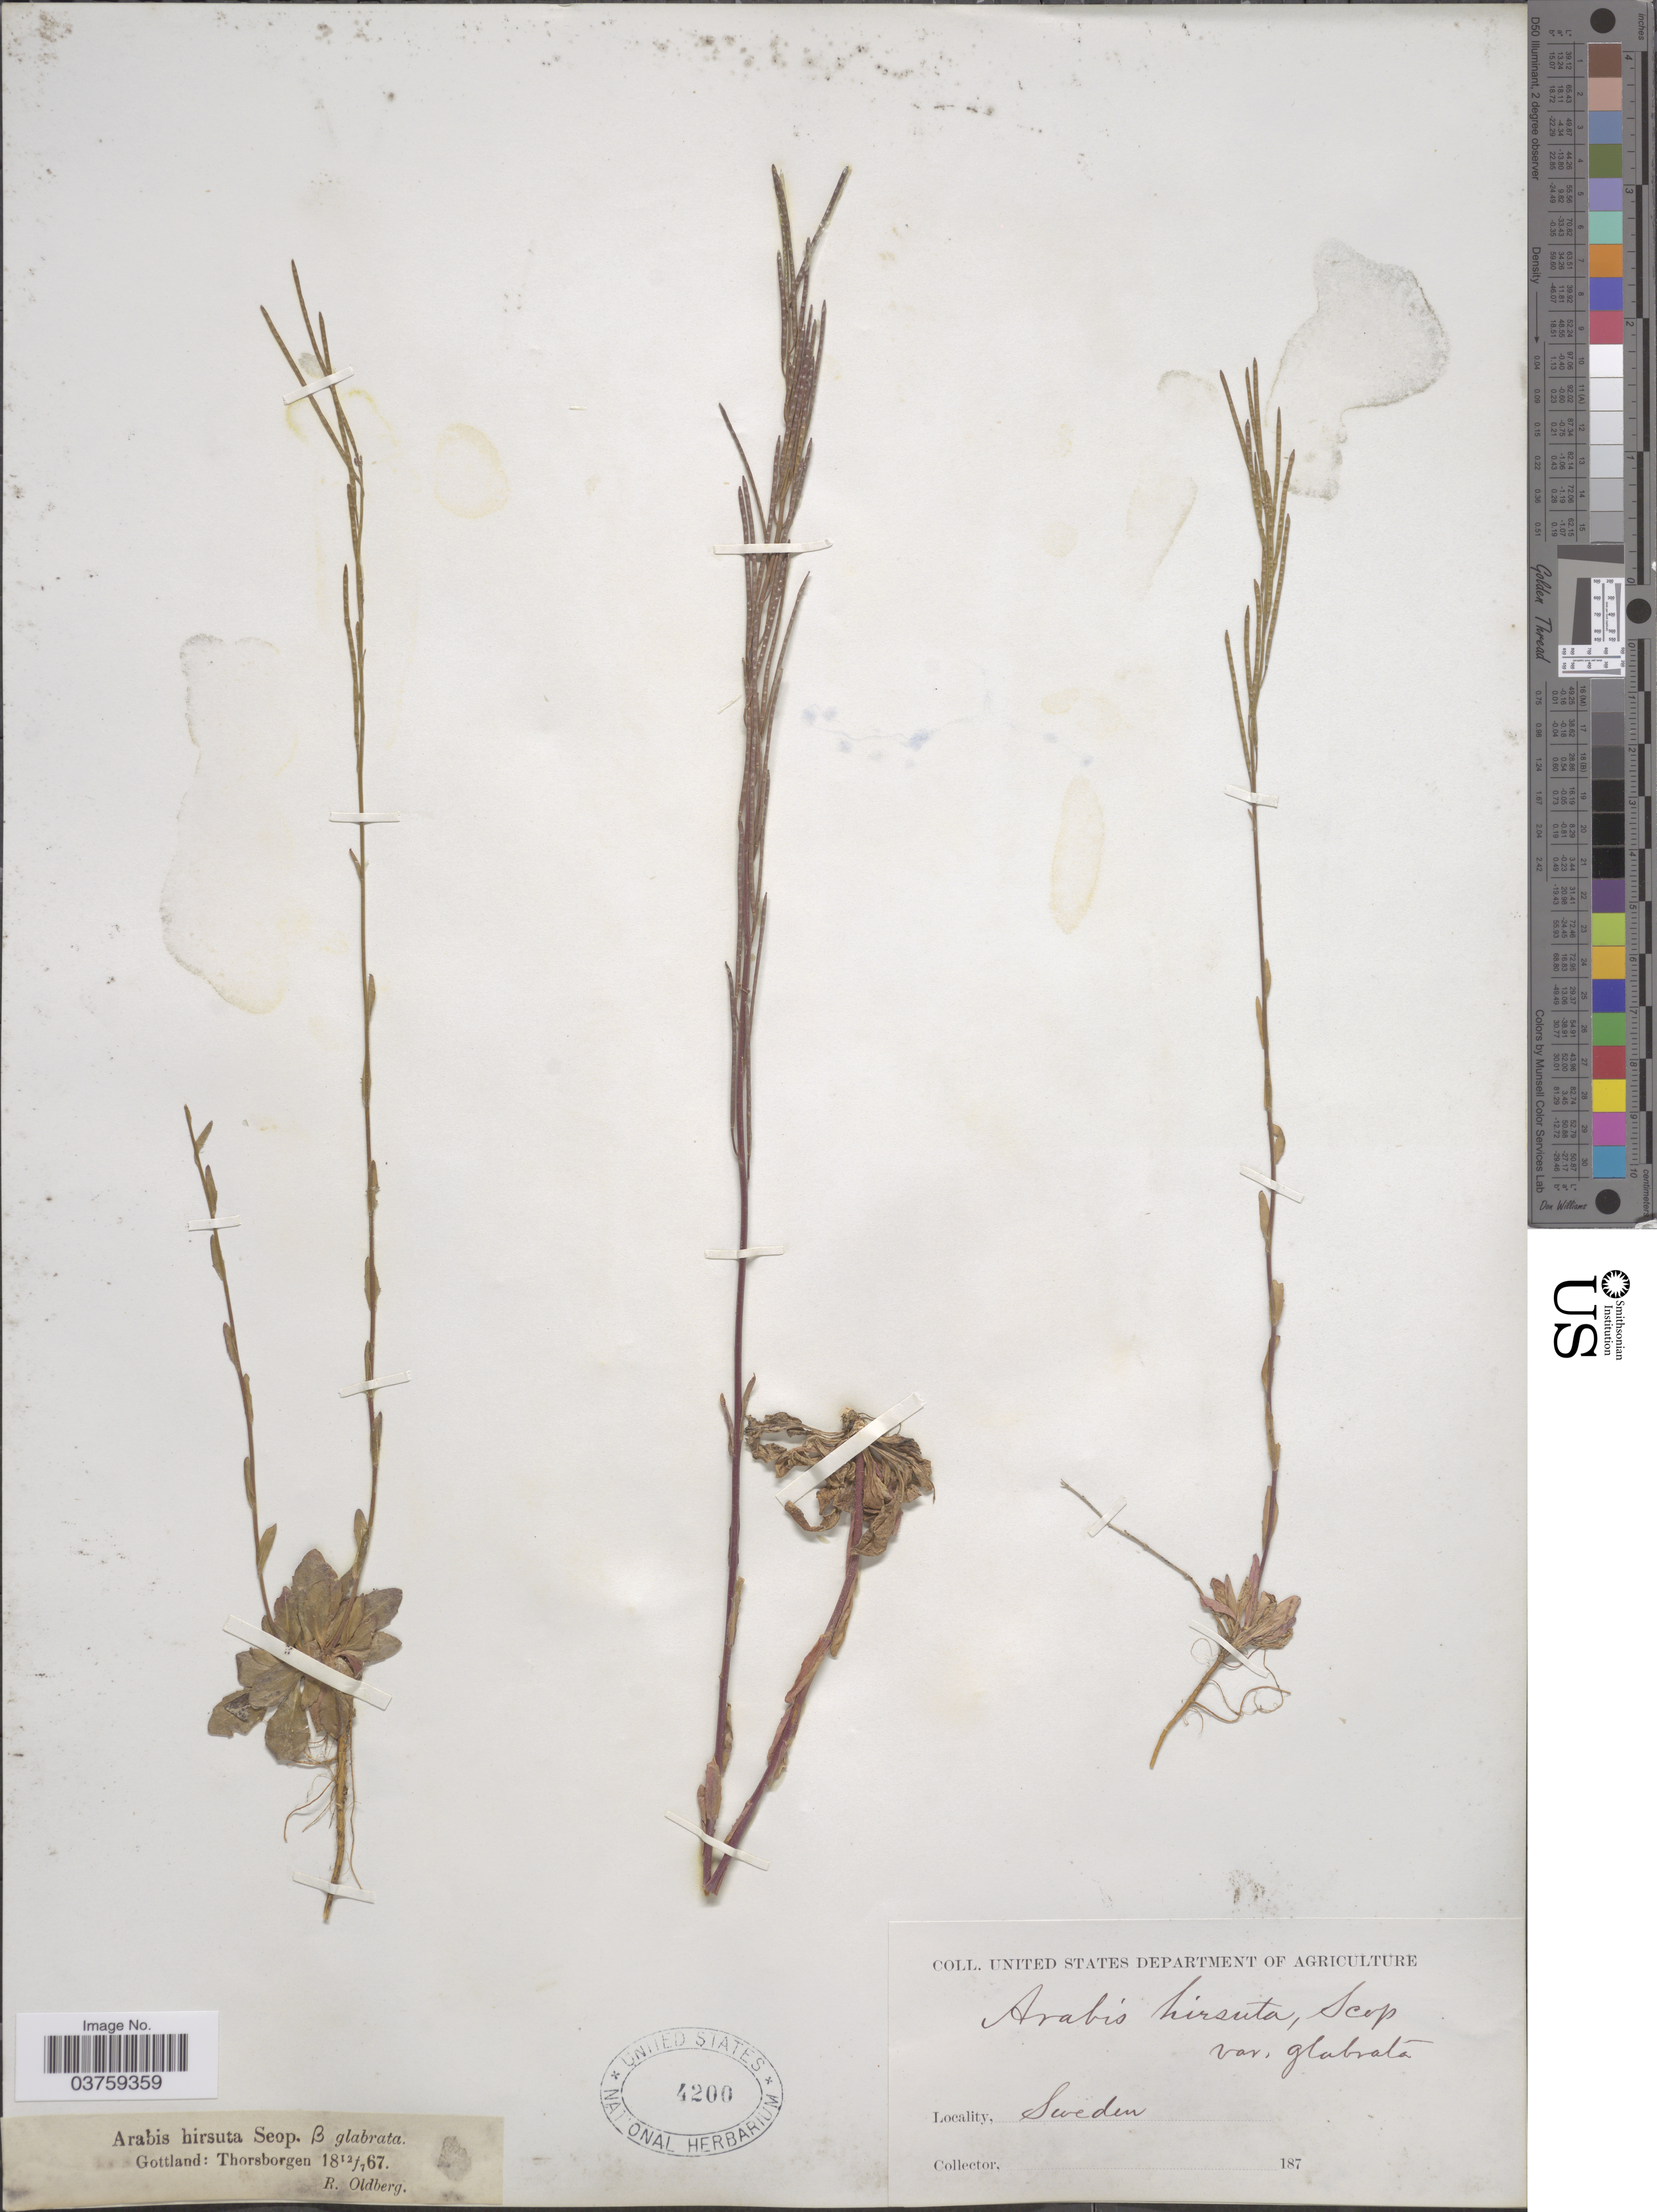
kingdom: Plantae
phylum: Tracheophyta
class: Magnoliopsida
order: Brassicales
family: Brassicaceae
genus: Arabis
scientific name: Arabis hirsuta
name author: (L.) Scop.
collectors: R. Oldberg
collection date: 1867-07-12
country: Sweden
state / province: Gotland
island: Gotland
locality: Gottland: Thorsborgen.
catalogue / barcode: US 4200